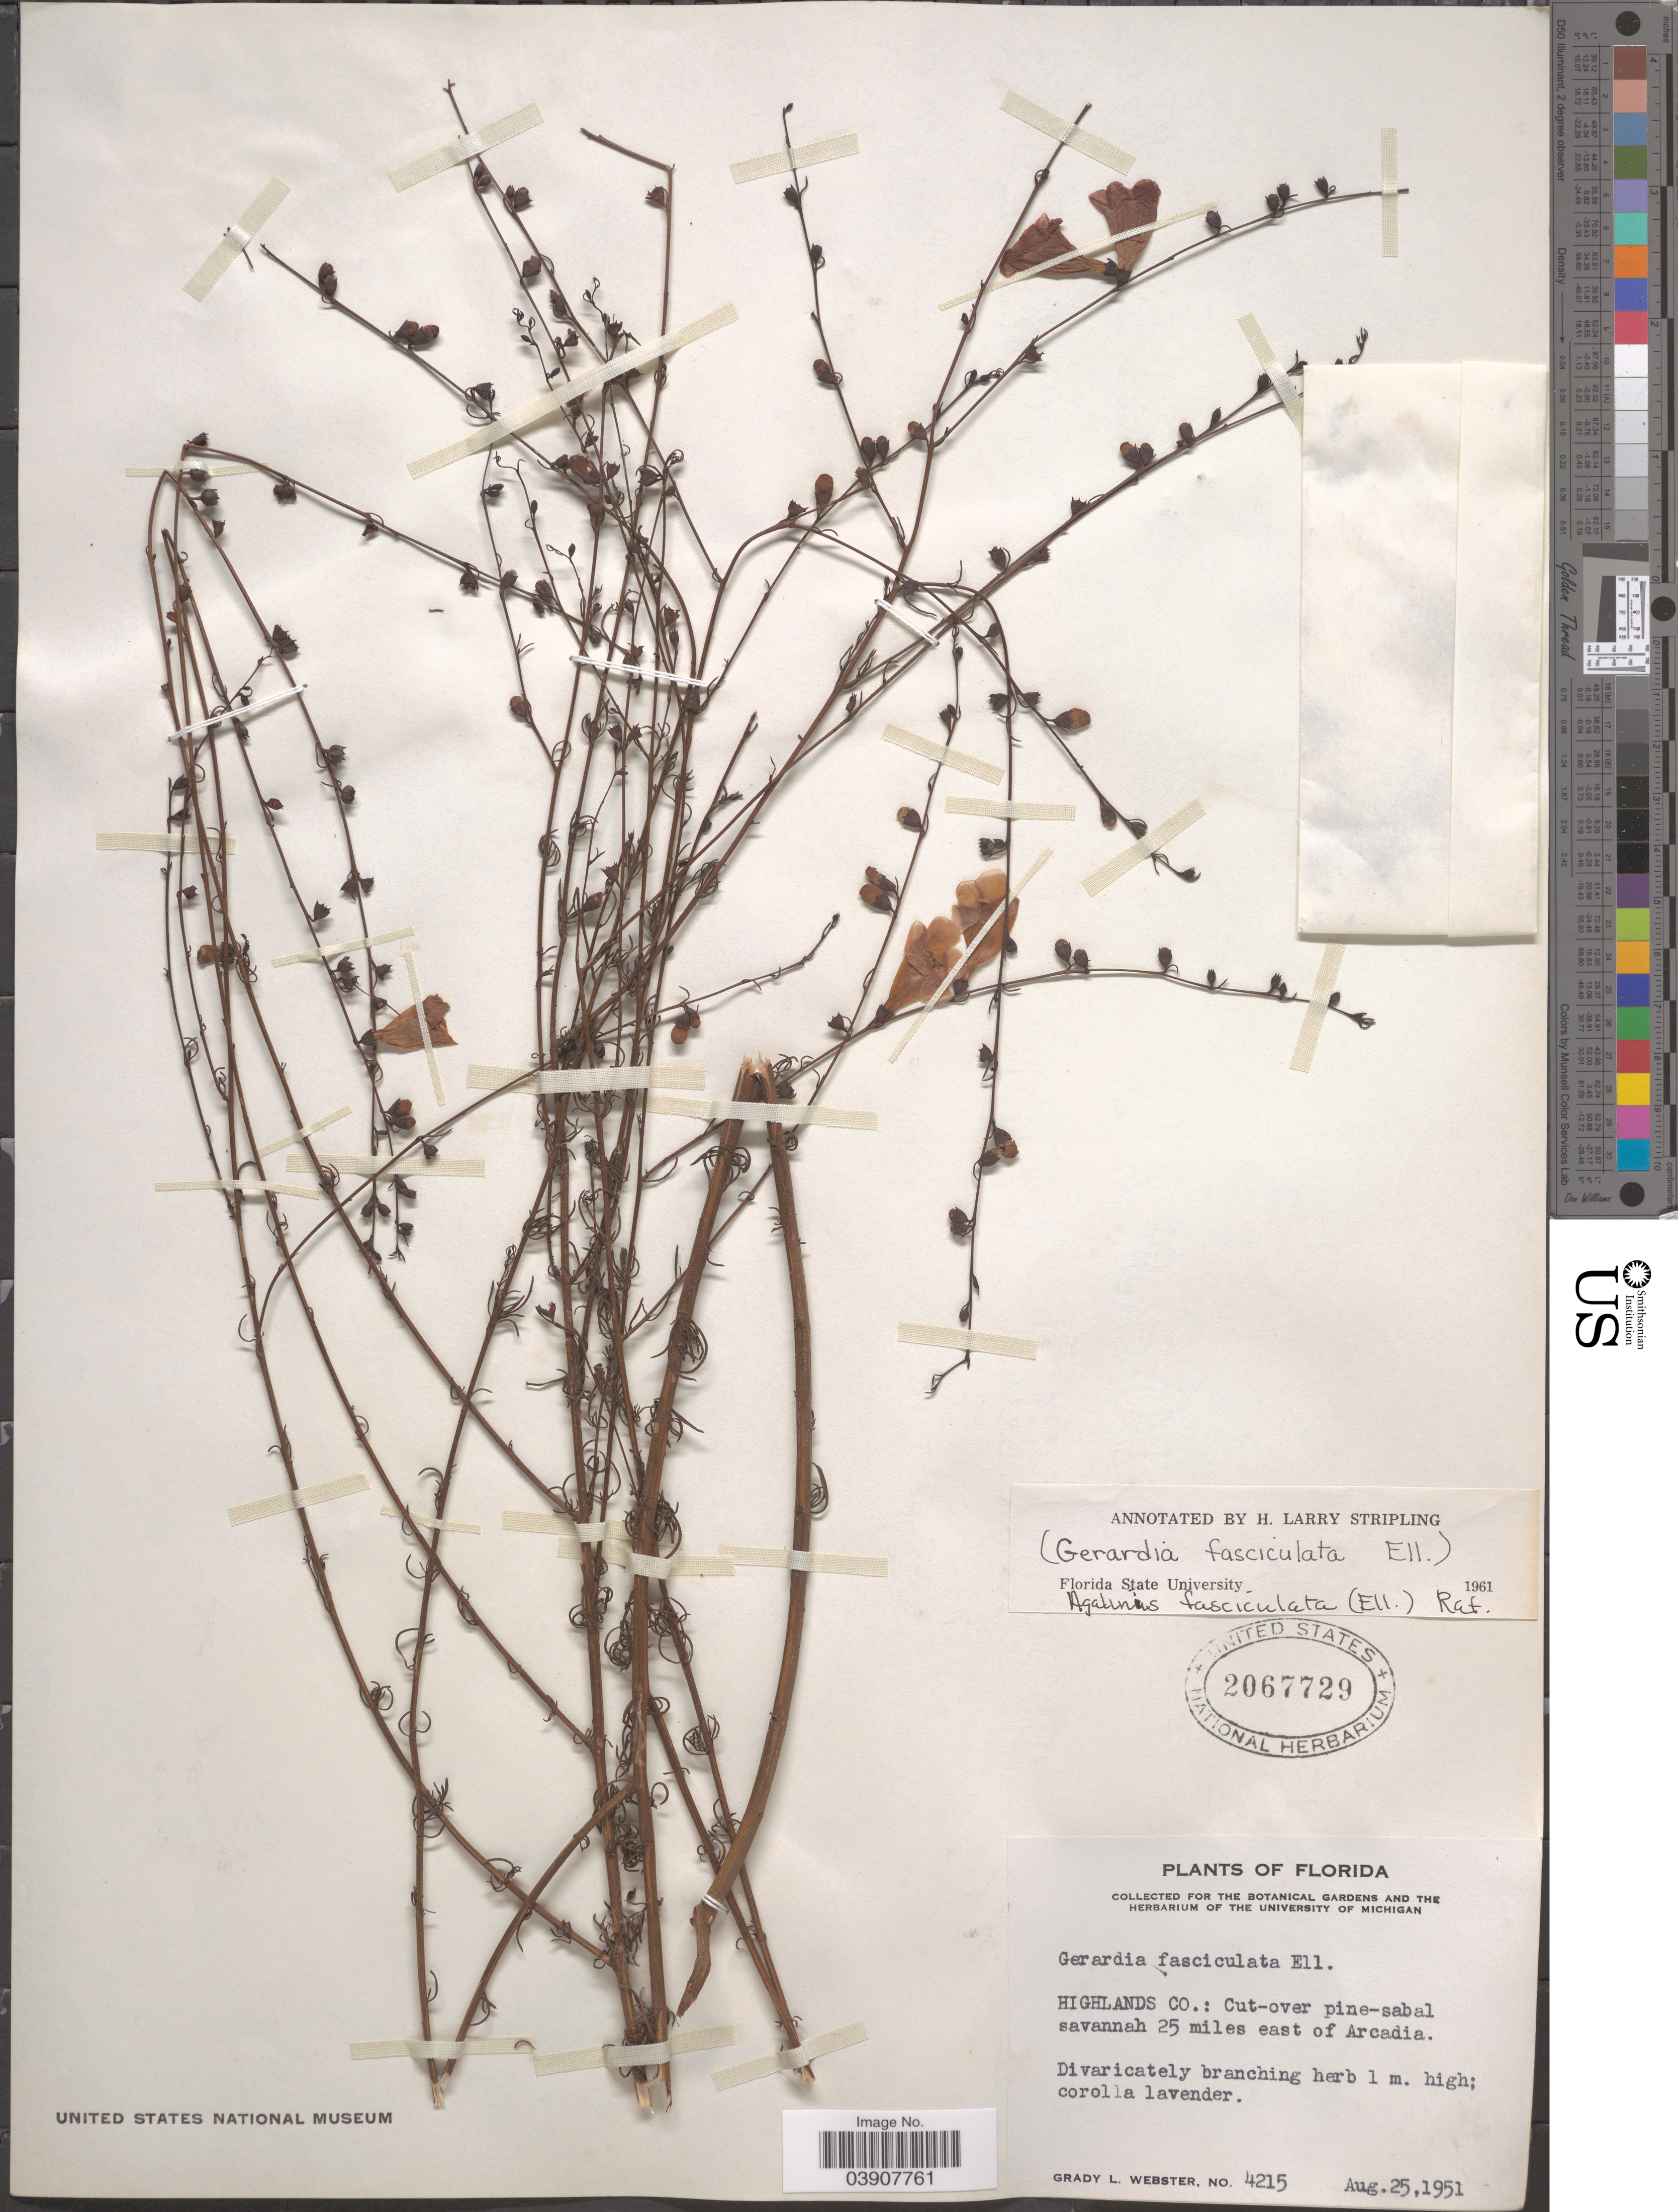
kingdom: Plantae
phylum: Tracheophyta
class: Magnoliopsida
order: Lamiales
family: Orobanchaceae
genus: Agalinis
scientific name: Agalinis fasciculata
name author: (Elliott) Raf.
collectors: G. L. Webster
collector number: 4215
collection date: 1951-08-25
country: United States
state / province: Florida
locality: Highlands Co.: Cut-over pine-sabal savannah 25 miles east of Arcadia.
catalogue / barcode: US 2067729